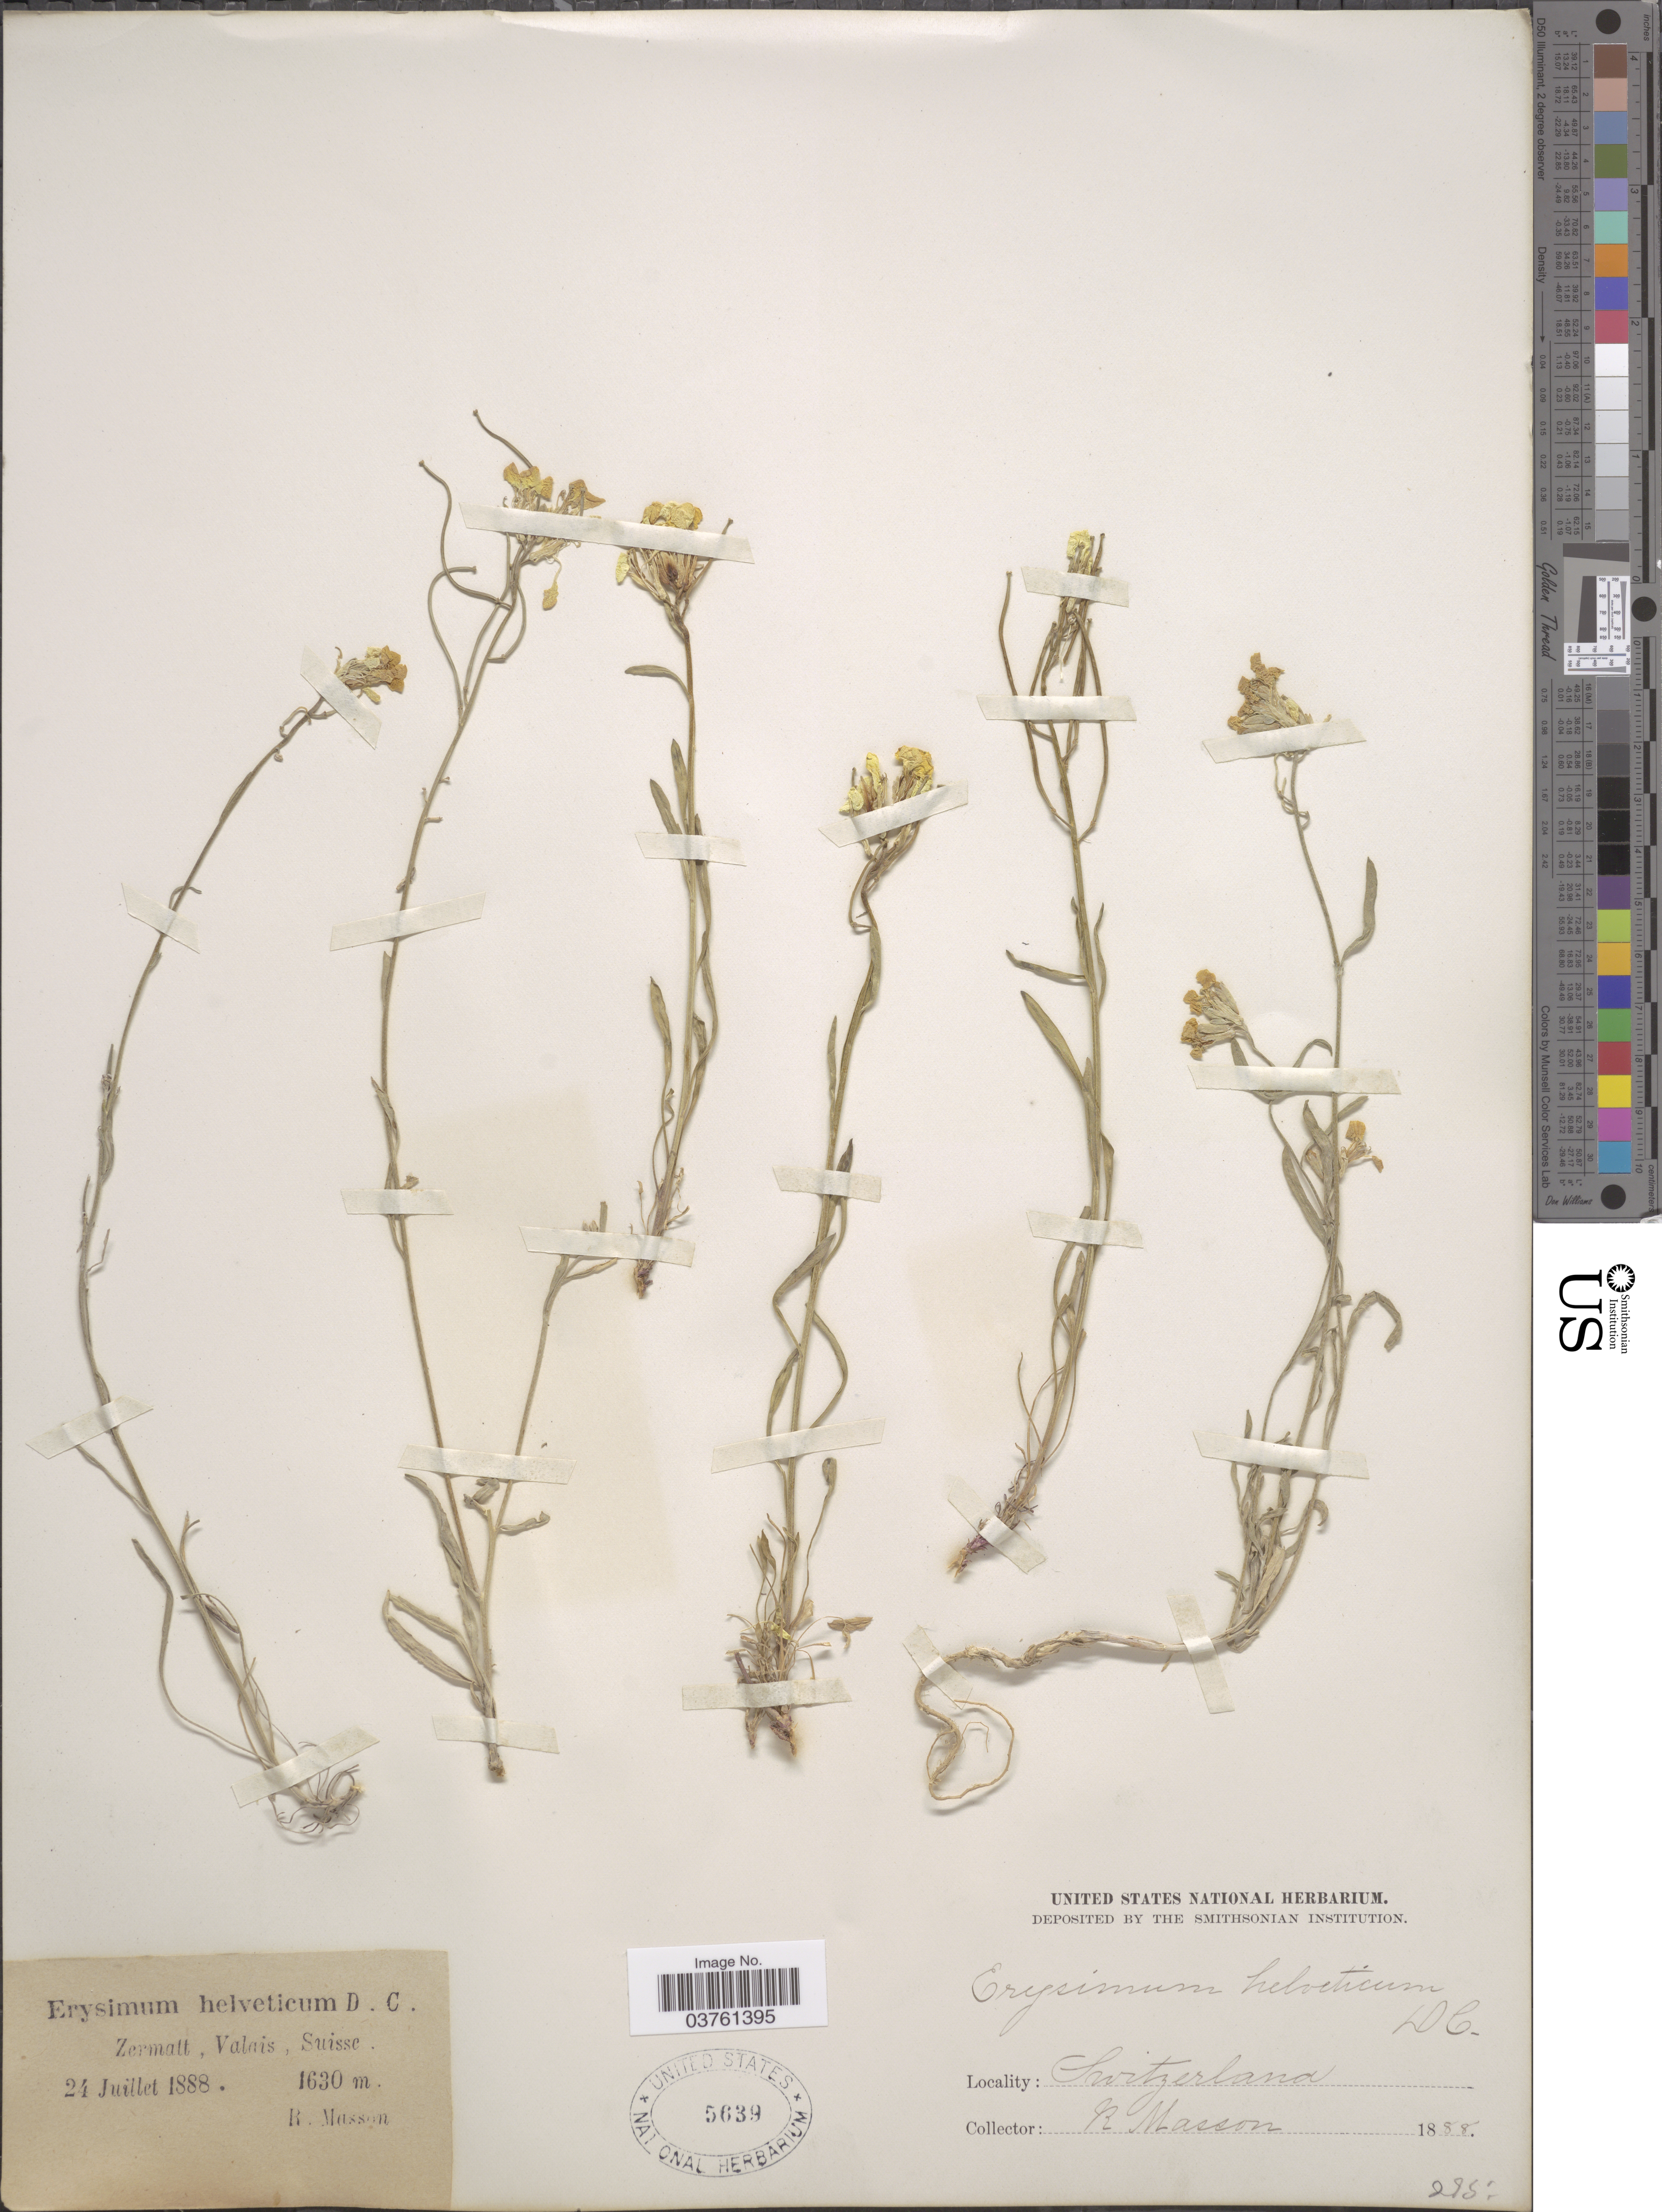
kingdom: Plantae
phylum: Tracheophyta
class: Magnoliopsida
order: Brassicales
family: Brassicaceae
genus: Erysimum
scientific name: Erysimum helveticum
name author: Griseb.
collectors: R. Masson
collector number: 275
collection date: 1888-07-24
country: Switzerland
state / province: Valais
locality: Zermatt, Valais, Suisse.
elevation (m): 1630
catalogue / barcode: US 5639